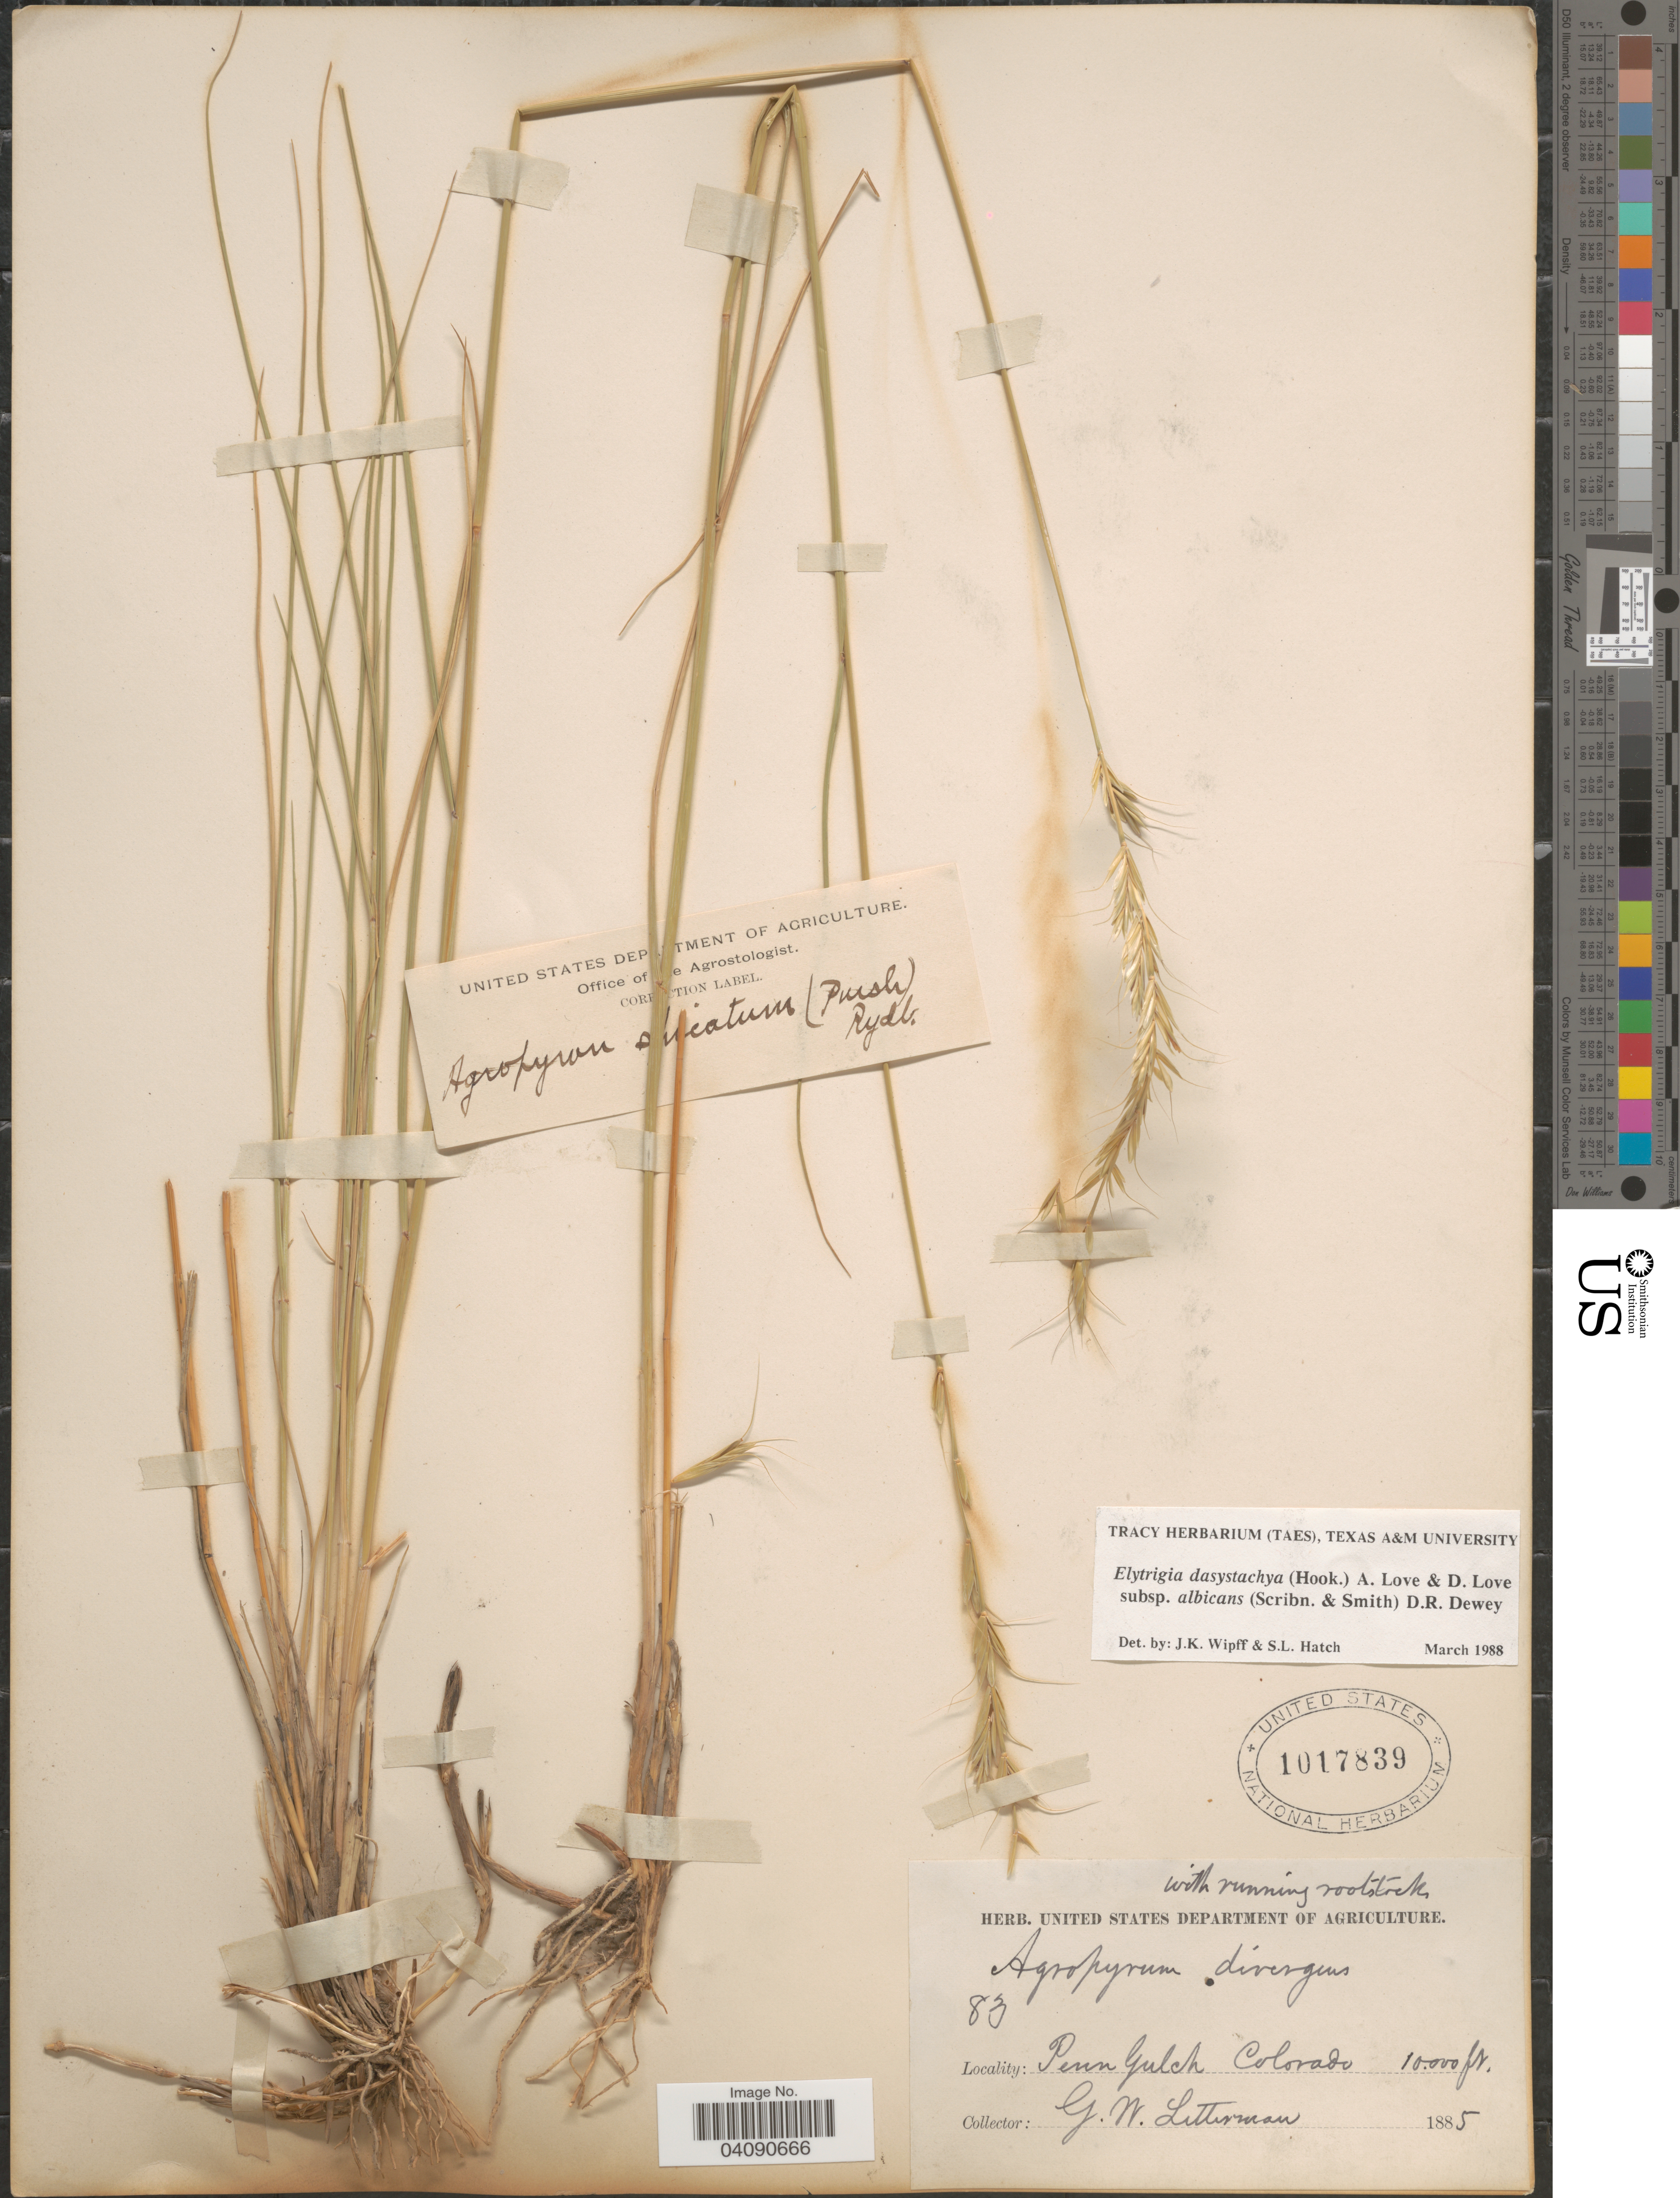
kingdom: Plantae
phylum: Tracheophyta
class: Liliopsida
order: Poales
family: Poaceae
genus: Elymus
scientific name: Elymus albicans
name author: (Scribn. & J.G. Sm.) Á. Löve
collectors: G. W. Letterman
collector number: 83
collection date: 1885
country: United States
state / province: Colorado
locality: Penn Gulch.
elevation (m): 3048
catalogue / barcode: US 1017839